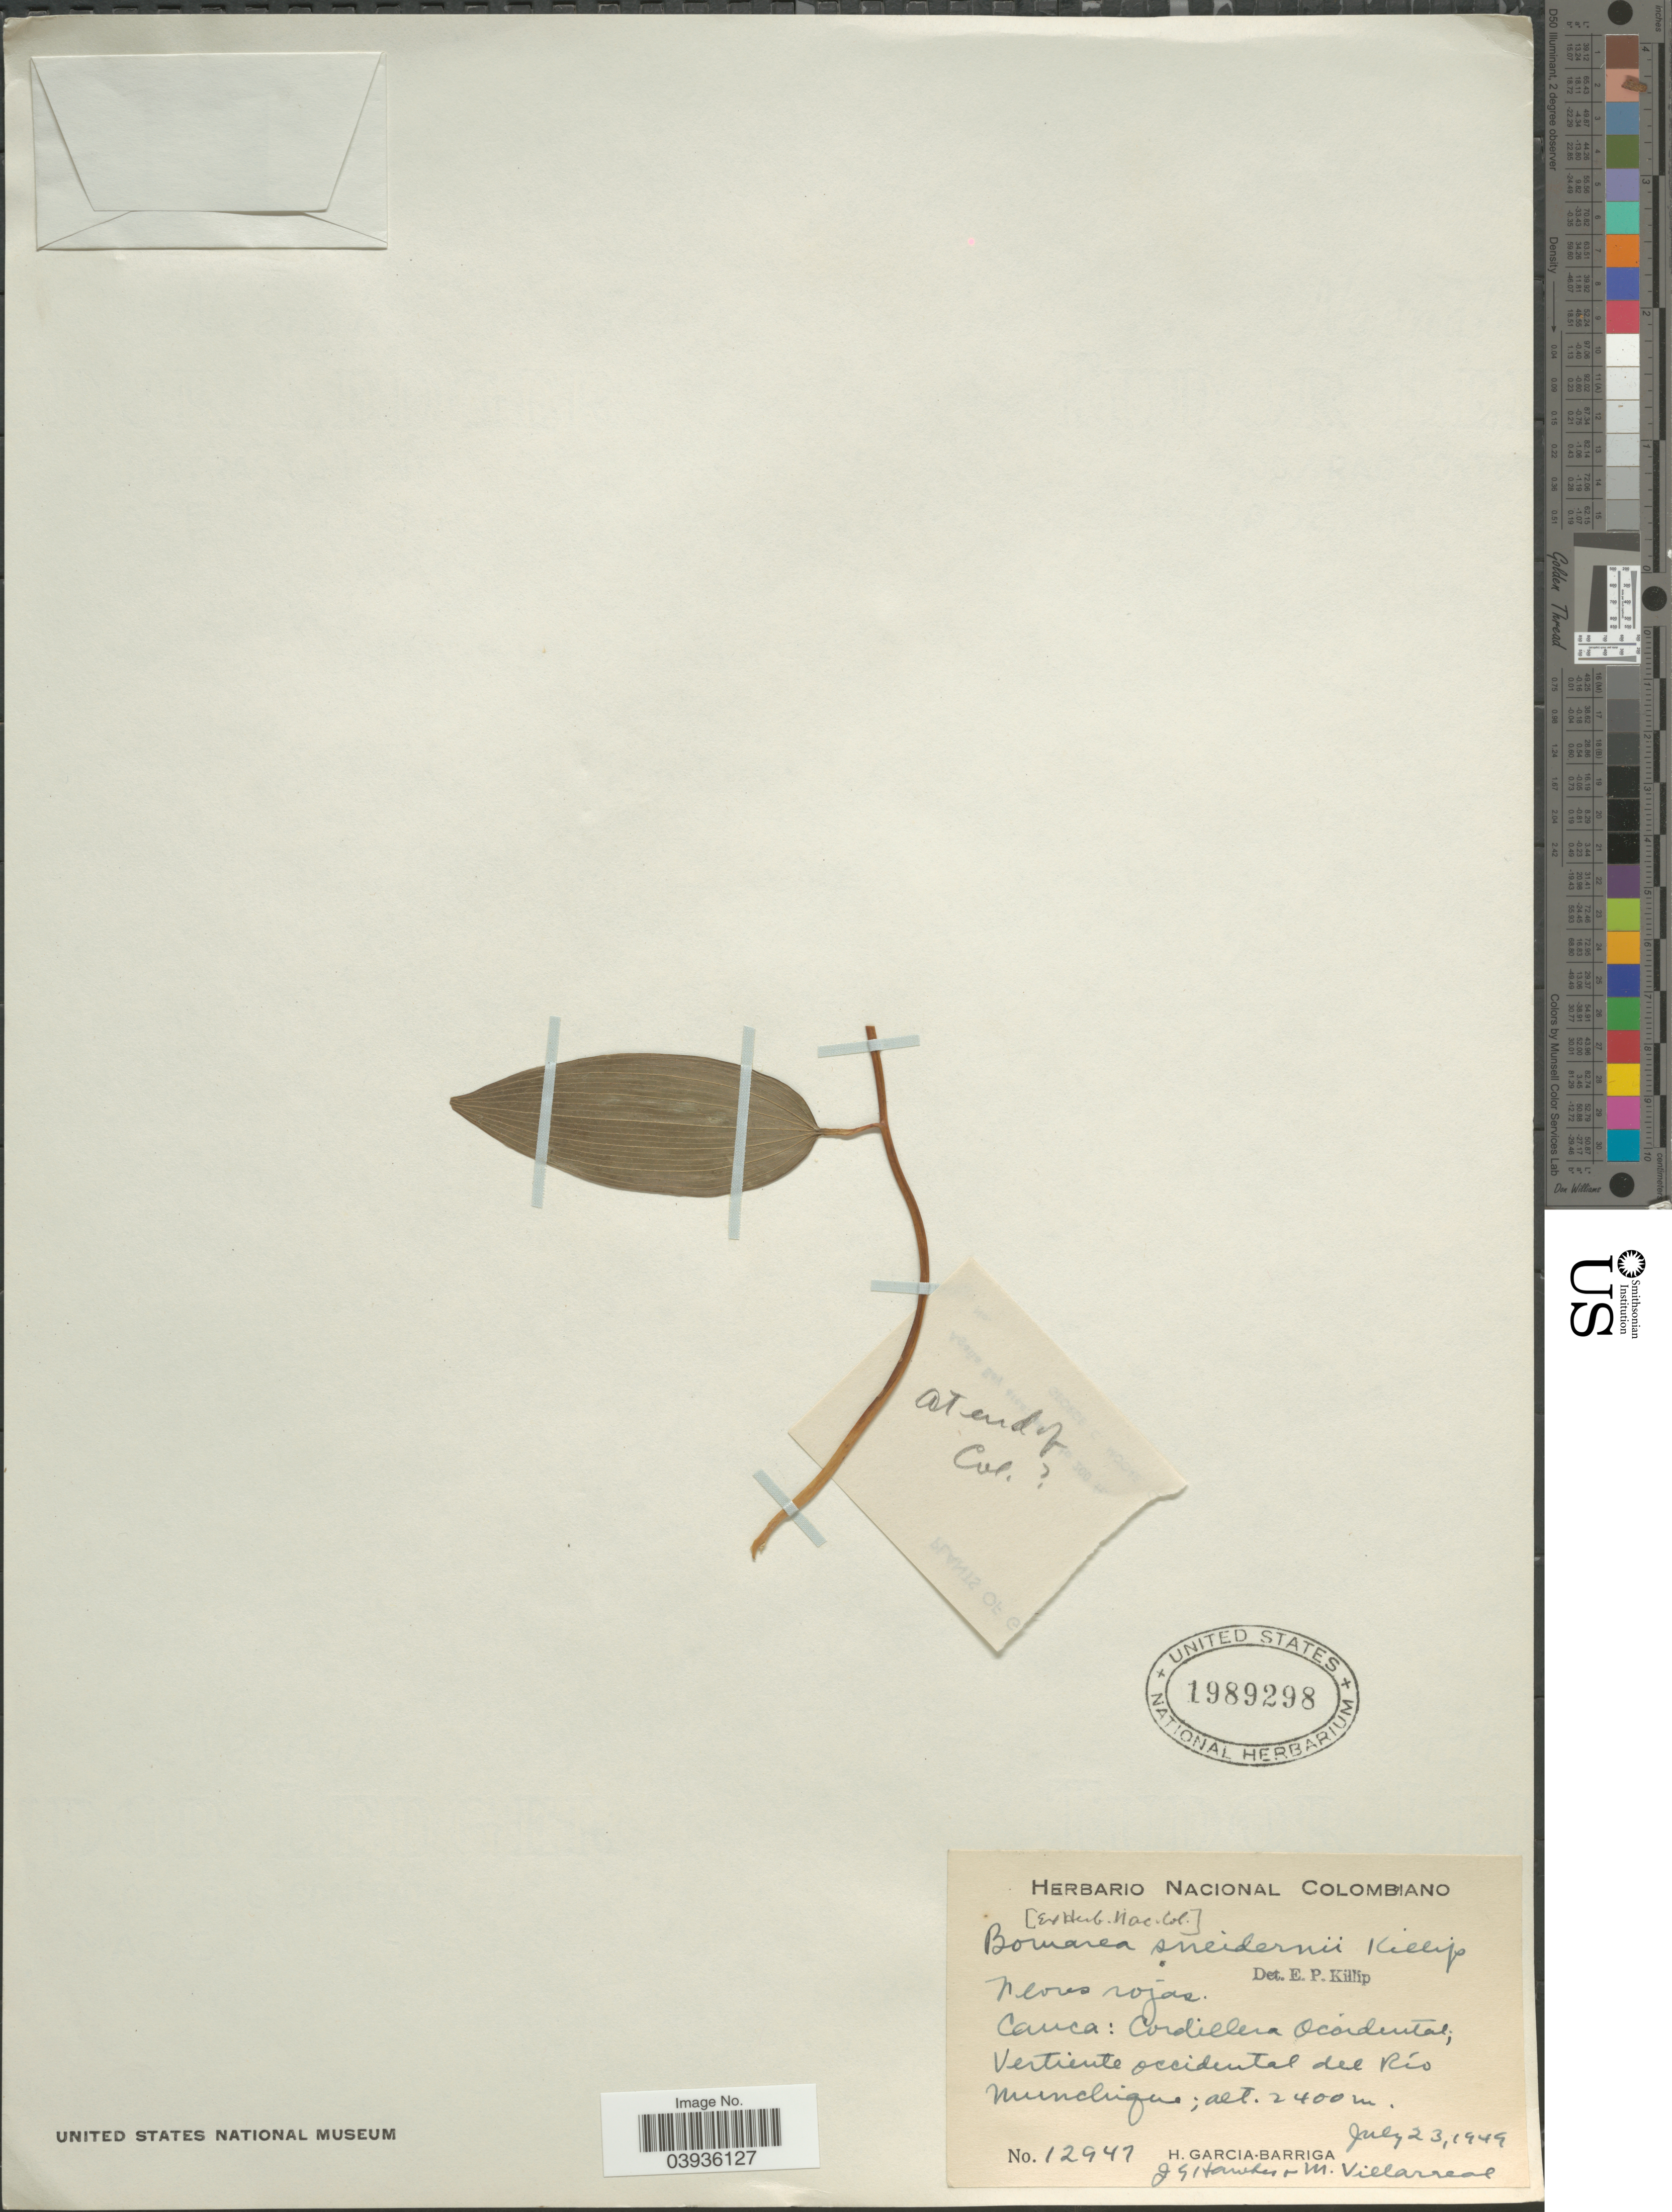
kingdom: Plantae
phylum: Tracheophyta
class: Liliopsida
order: Liliales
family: Alstroemeriaceae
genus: Bomarea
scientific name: Bomarea sneiderni, ined. 2021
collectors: H. García Barriga, J. Hawkes & M. Villarreal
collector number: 12947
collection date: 1949-07-23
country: Colombia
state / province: Cauca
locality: Cordillera Occidental; Vertiente occidental del Río Munchique.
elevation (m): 2400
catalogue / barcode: US 1989298